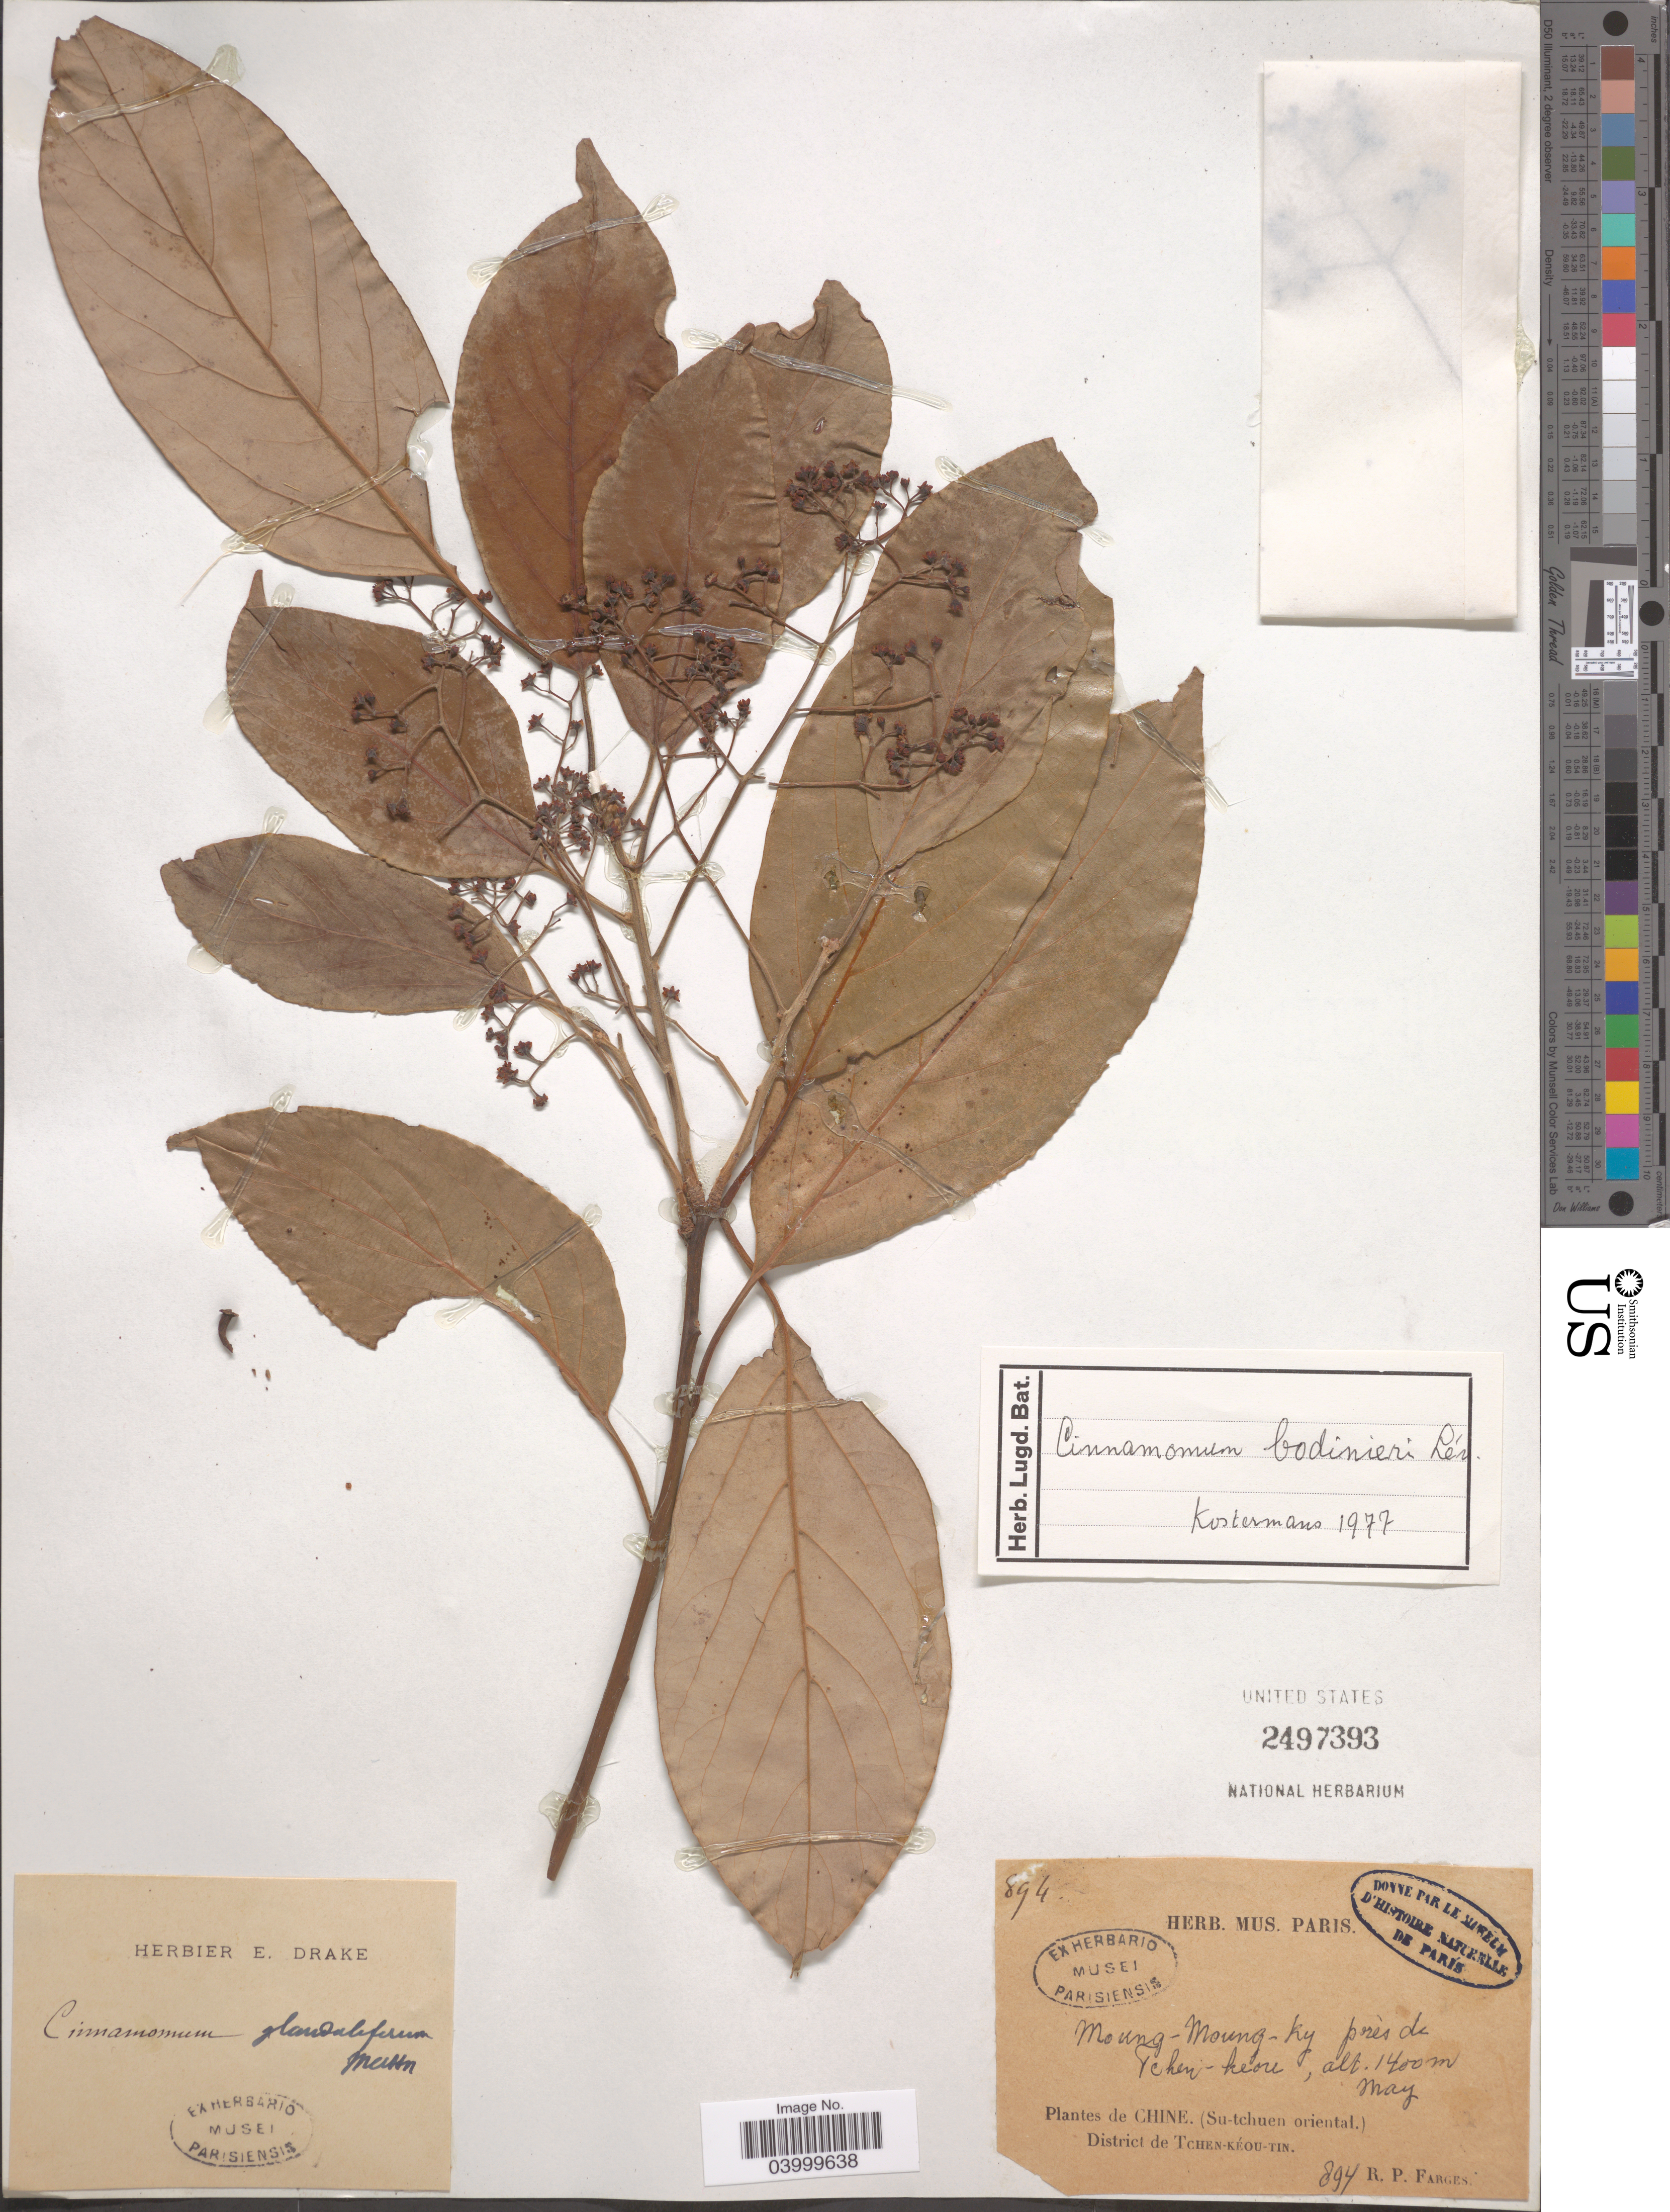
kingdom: Plantae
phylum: Tracheophyta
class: Magnoliopsida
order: Laurales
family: Lauraceae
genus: Cinnamomum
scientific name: Cinnamomum bodinieri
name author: H. Lév.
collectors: R. Farges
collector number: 894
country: China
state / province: Sichuan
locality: Moung-Moung-Ky près de Tchen-keore. (Su-tchuen oriental). District de Tchen-kéou-tin.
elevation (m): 1400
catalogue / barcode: US 2497393